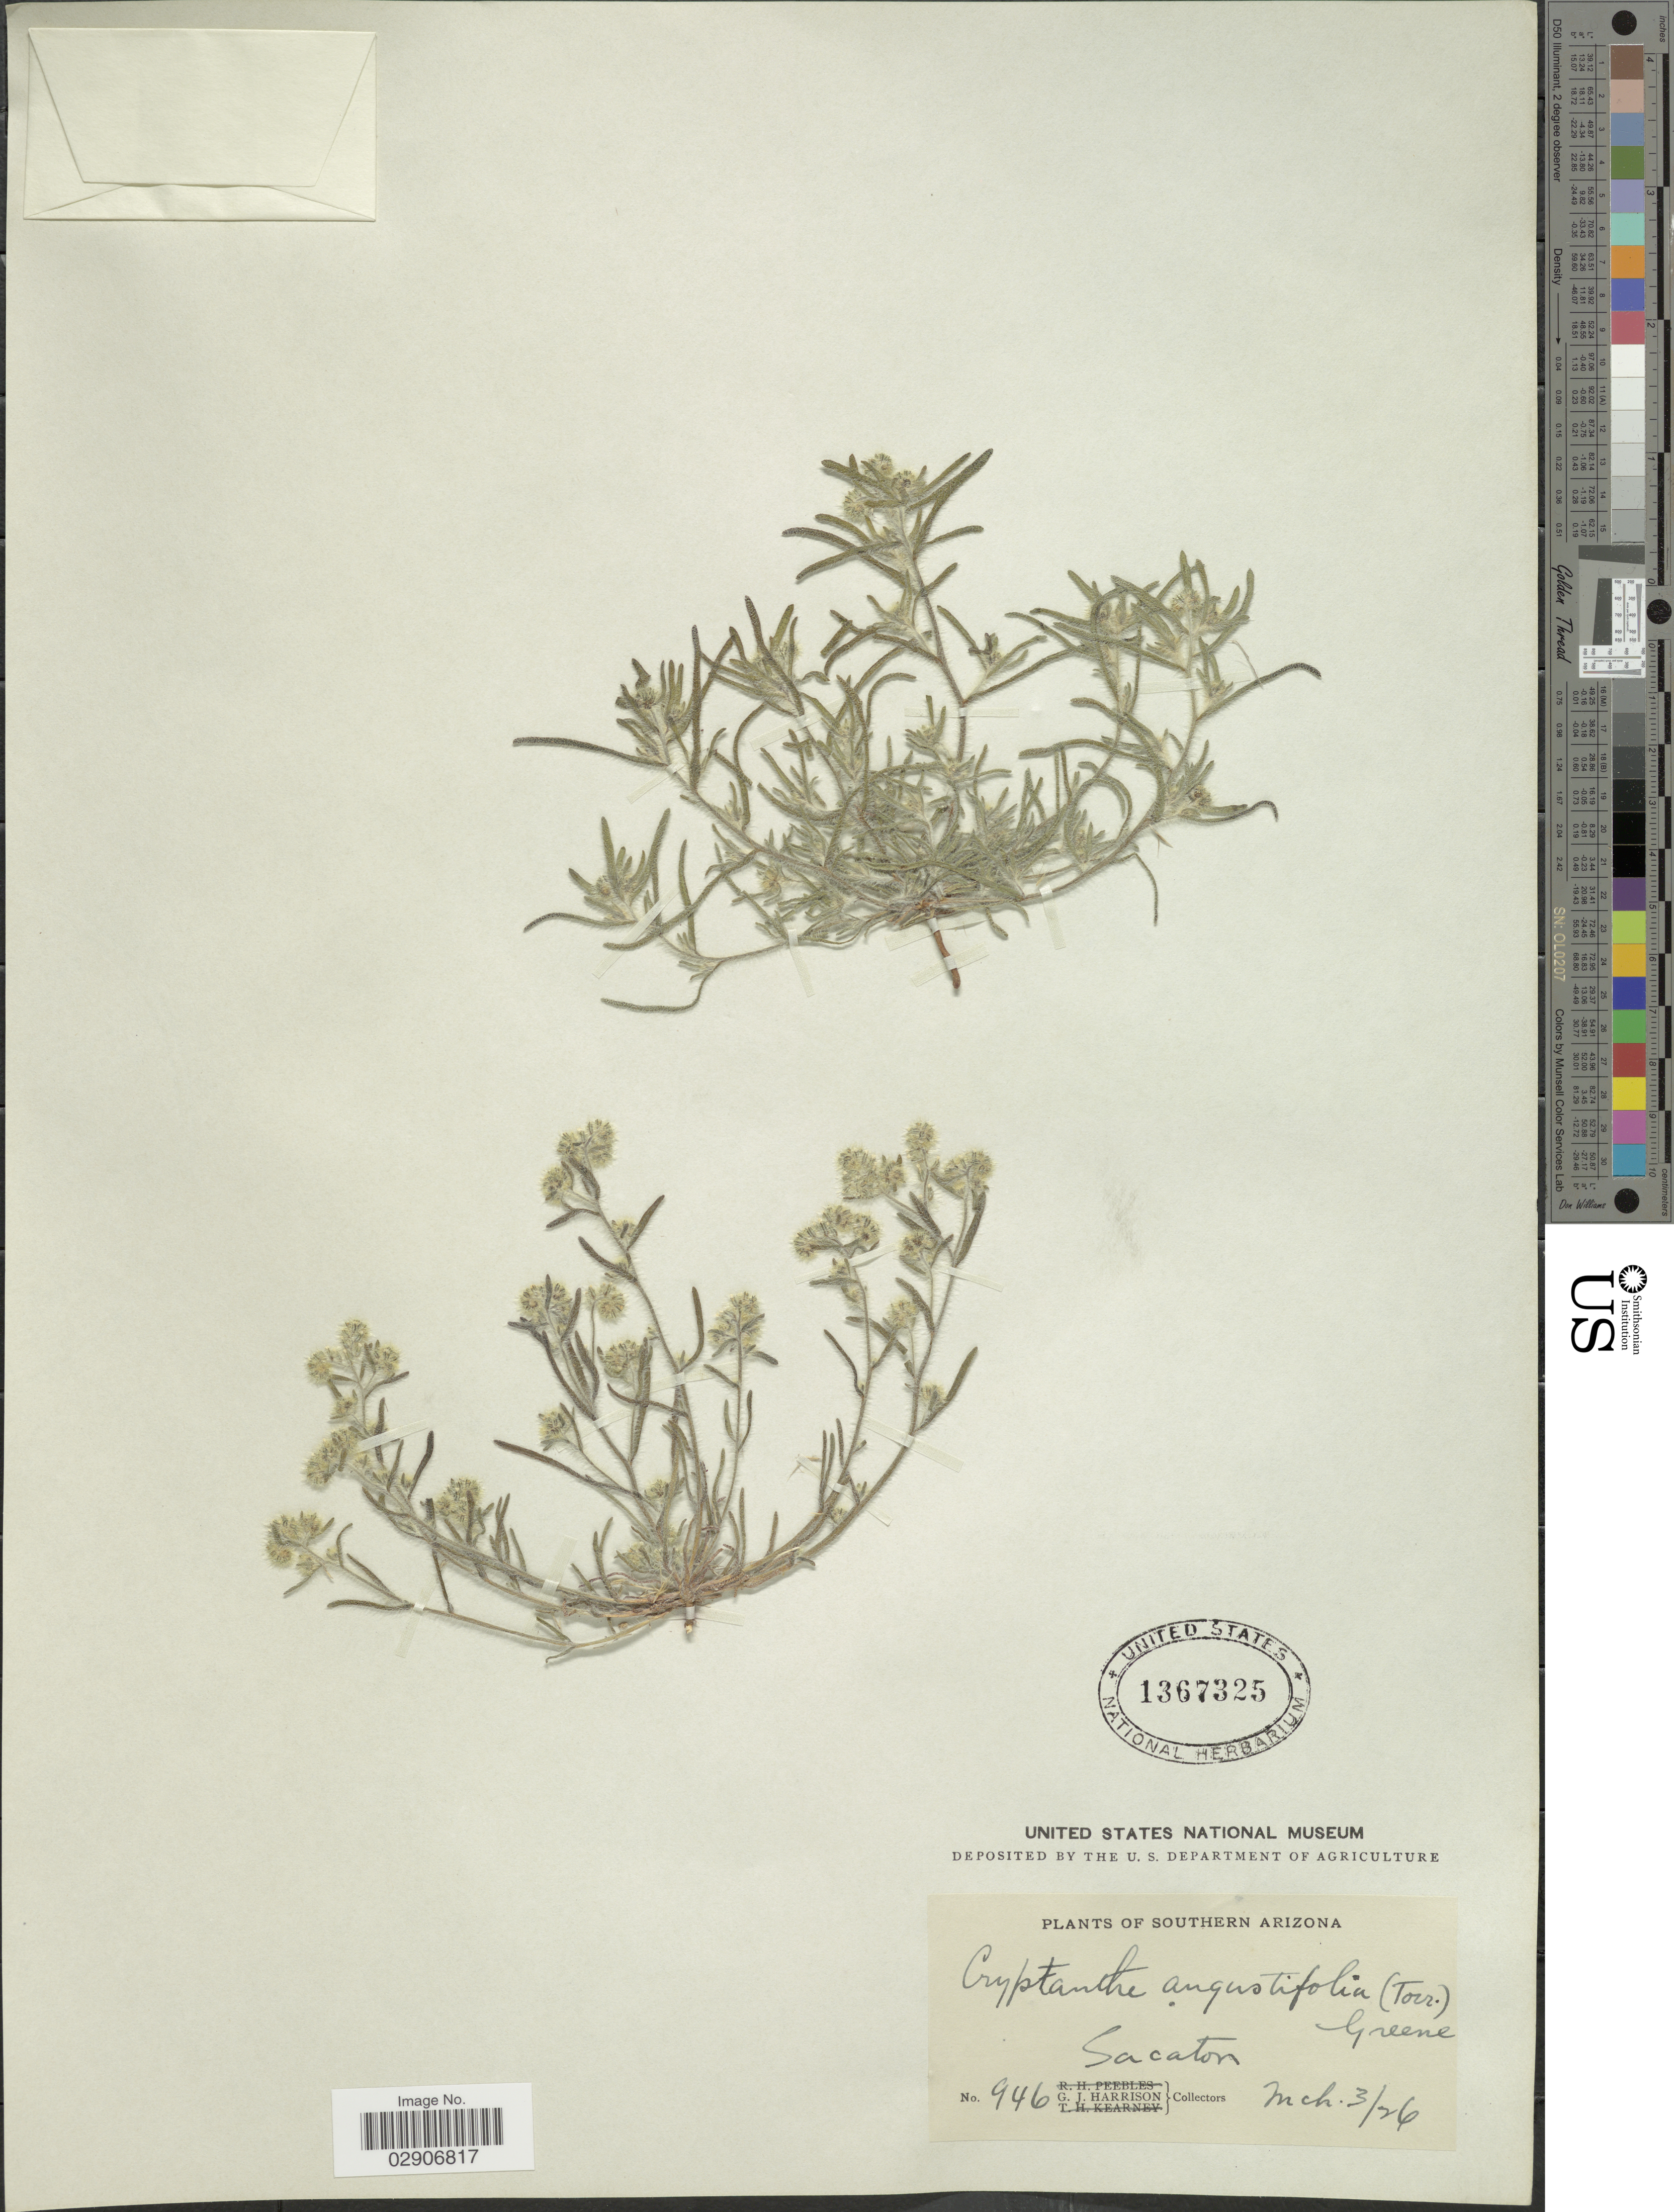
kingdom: Plantae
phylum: Tracheophyta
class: Magnoliopsida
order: Boraginales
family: Boraginaceae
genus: Cryptantha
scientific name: Cryptantha angustifolia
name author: (Torr.) Greene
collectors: G. J. Harrison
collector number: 946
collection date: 1926-03-03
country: United States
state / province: Arizona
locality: Southern Arizona. Sacaton.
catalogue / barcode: US 1367325